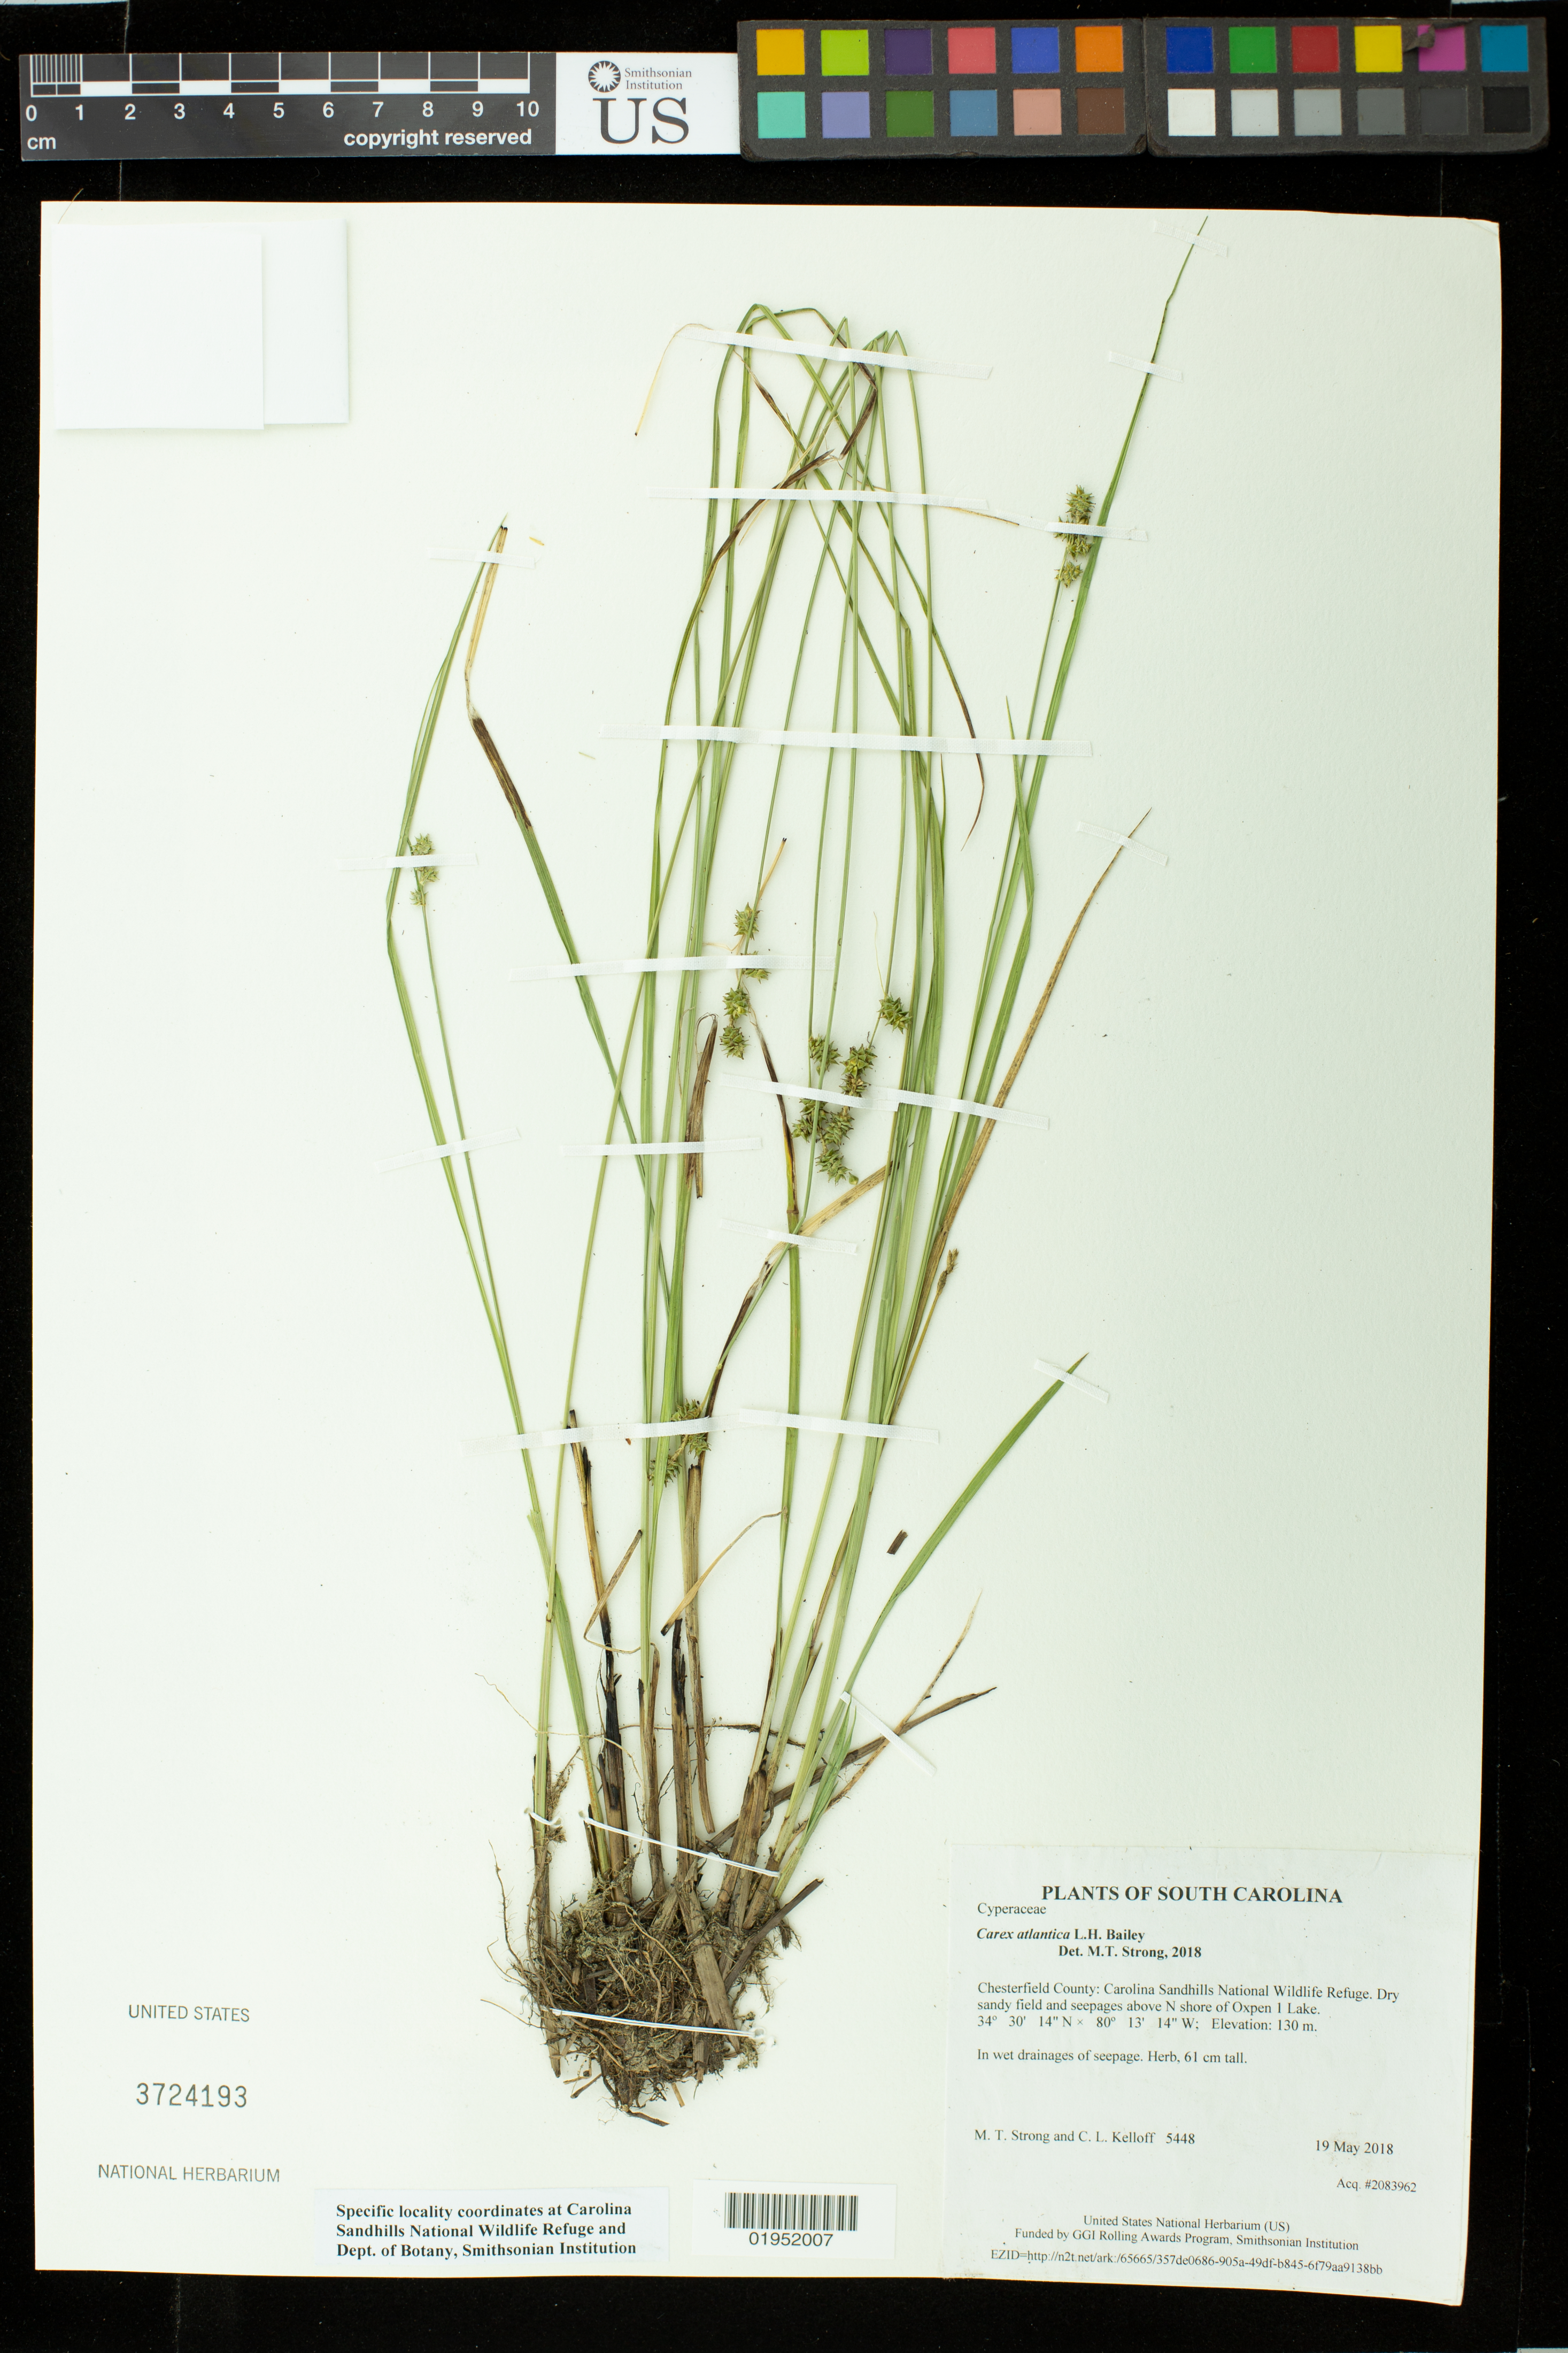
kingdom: Plantae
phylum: Tracheophyta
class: Liliopsida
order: Poales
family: Cyperaceae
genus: Carex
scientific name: Carex atlantica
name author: L.H. Bailey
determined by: Strong, Mark T., (BOT), Smithsonian Institution - National Museum of Natural History (UNITED STATES)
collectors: M. T. Strong & C. L. Kelloff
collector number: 5448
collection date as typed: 19 May 2018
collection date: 2018-05-19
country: United States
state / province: South Carolina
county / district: Chesterfield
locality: Carolina Sandhills National Wildlife Refuge. Dry sandy field and seepages above N shore of Oxpen 1 Lake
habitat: In wet drainages of seepage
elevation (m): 130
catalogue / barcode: US 3724193